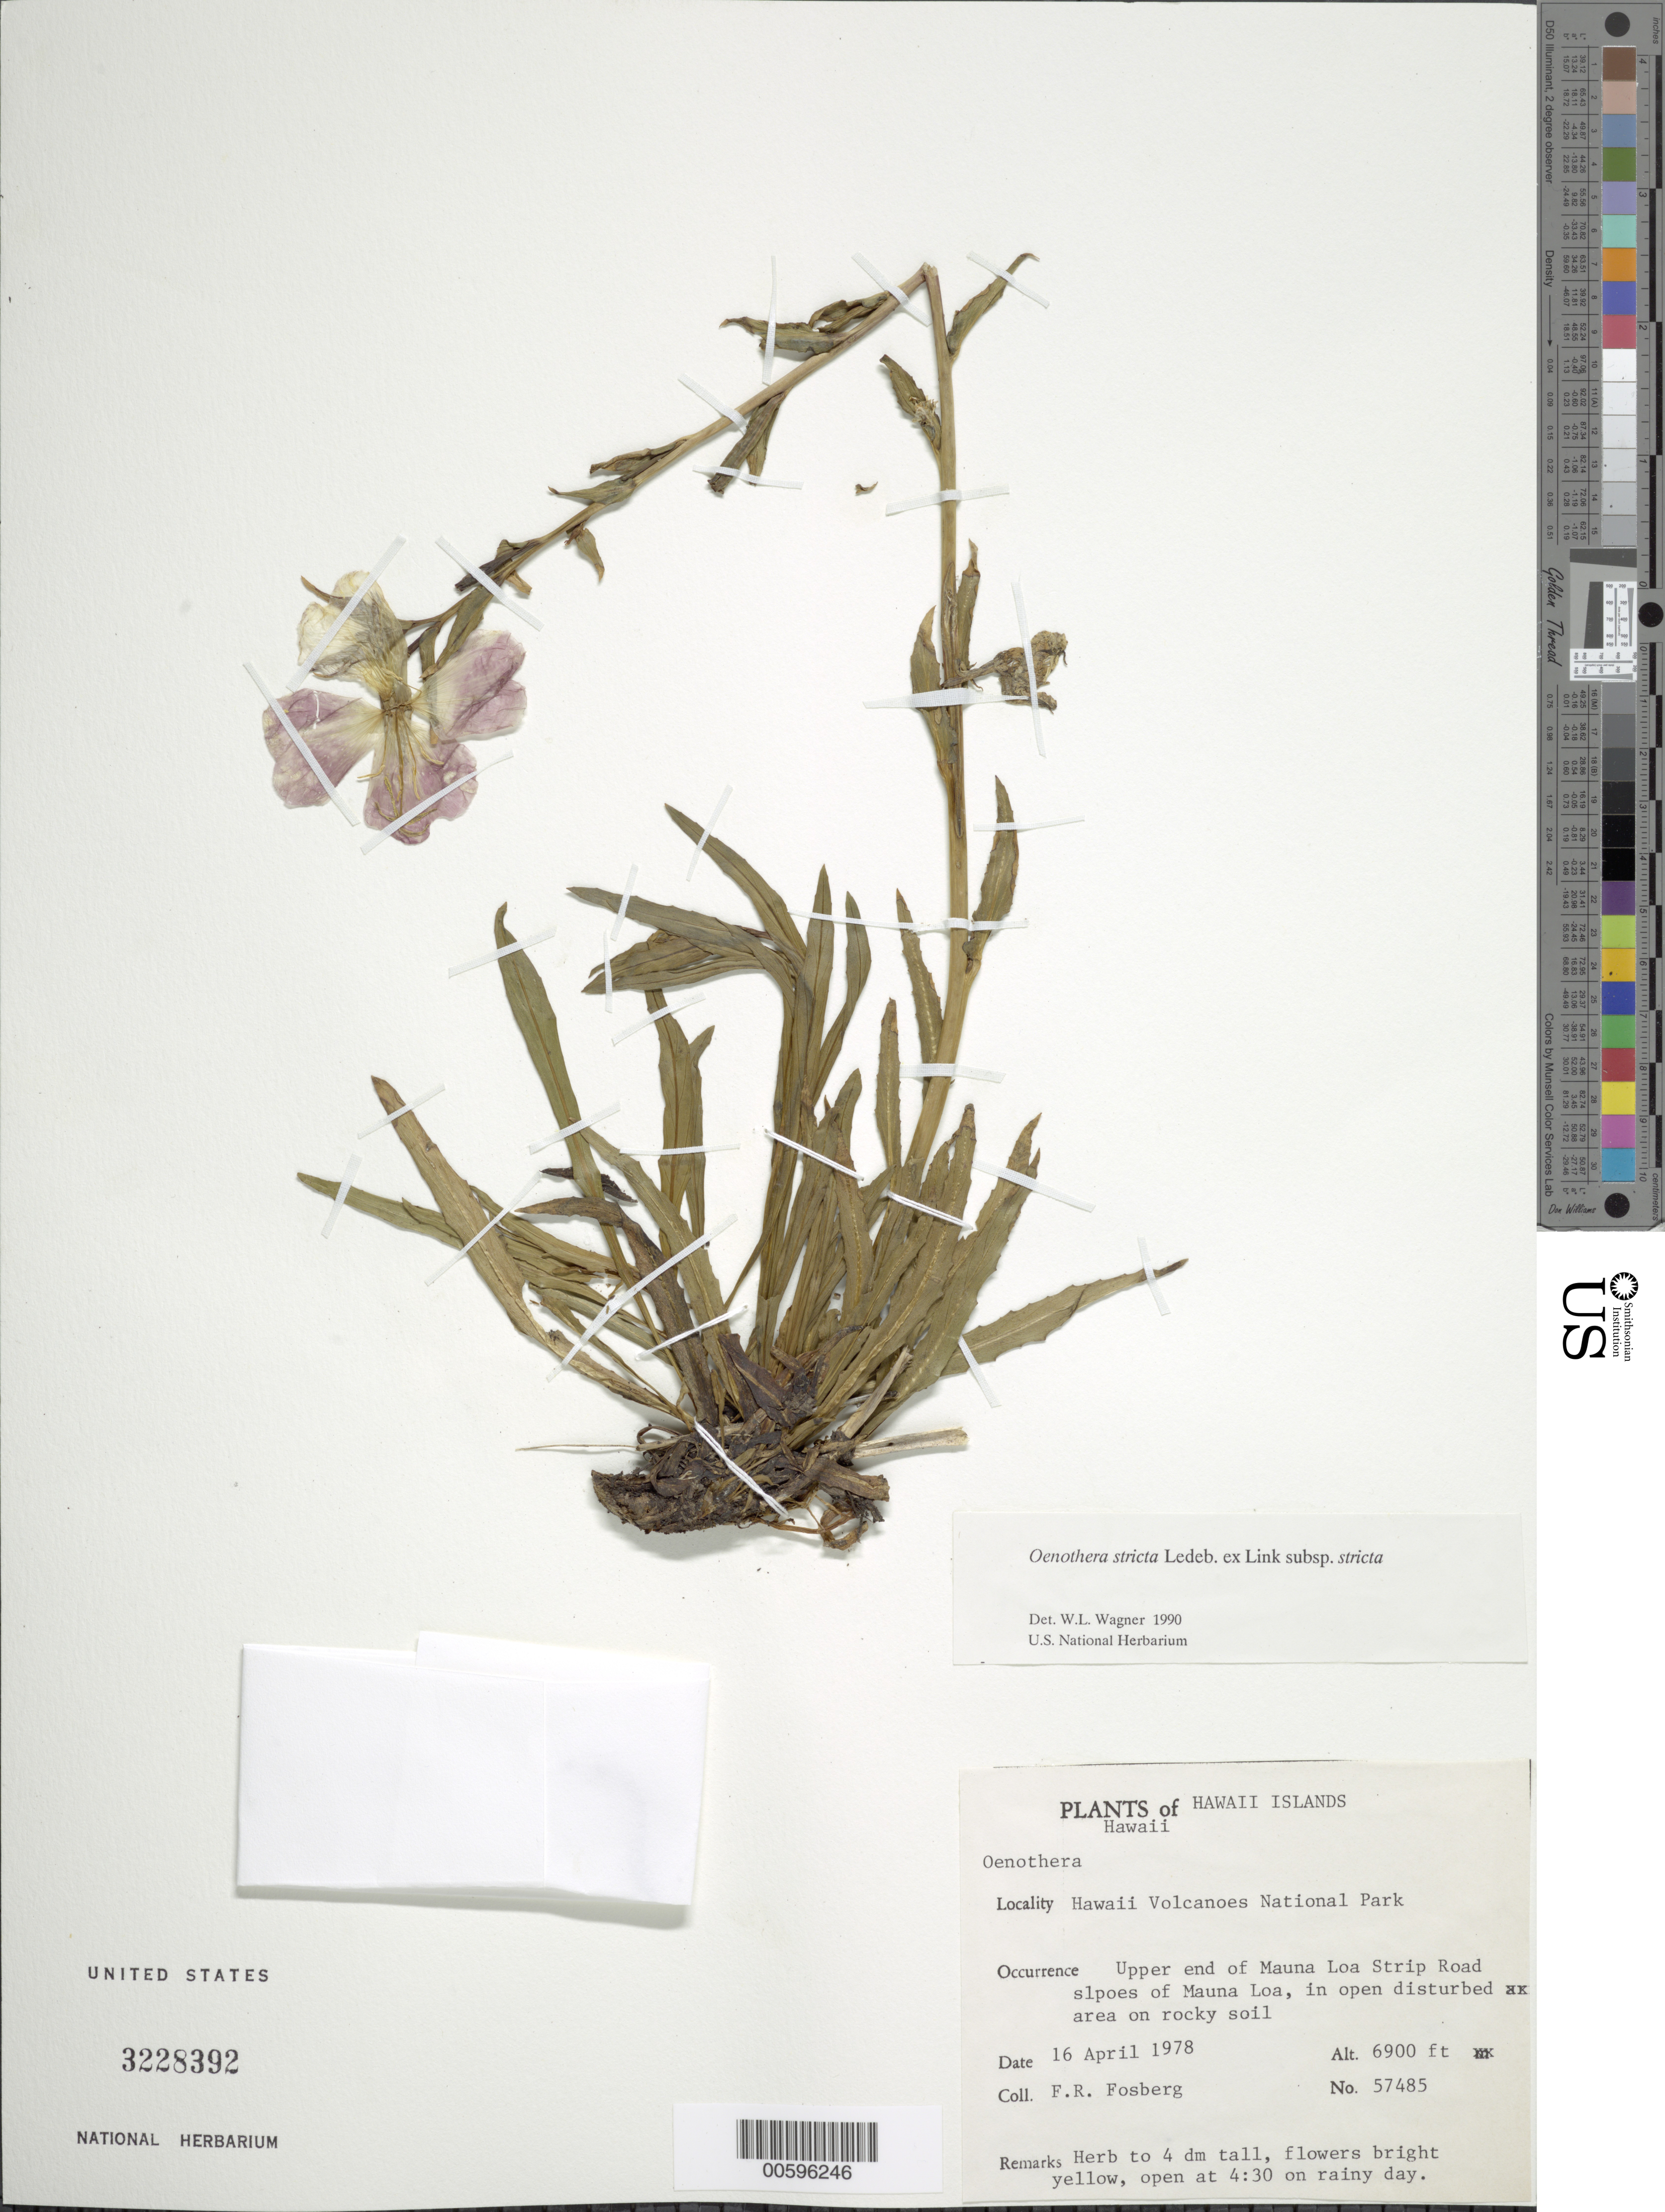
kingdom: Plantae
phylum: Tracheophyta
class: Magnoliopsida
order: Myrtales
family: Onagraceae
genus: Oenothera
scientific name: Oenothera stricta subsp. stricta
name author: Ledeb. ex Link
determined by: Wagner, W. L., (BOT), Smithsonian Institution - National Museum of Natural History (UNITED STATES)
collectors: F. R. Fosberg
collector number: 57485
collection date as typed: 16 Apr 1978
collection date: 1978-04-16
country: United States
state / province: Hawaii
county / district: Hawaii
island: Hawaii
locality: Hawaii Volcanoes Nat Park, Upper end of Mauna Loa Strip Road slopes of Mauna Loa.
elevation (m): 2103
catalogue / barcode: US 3228392